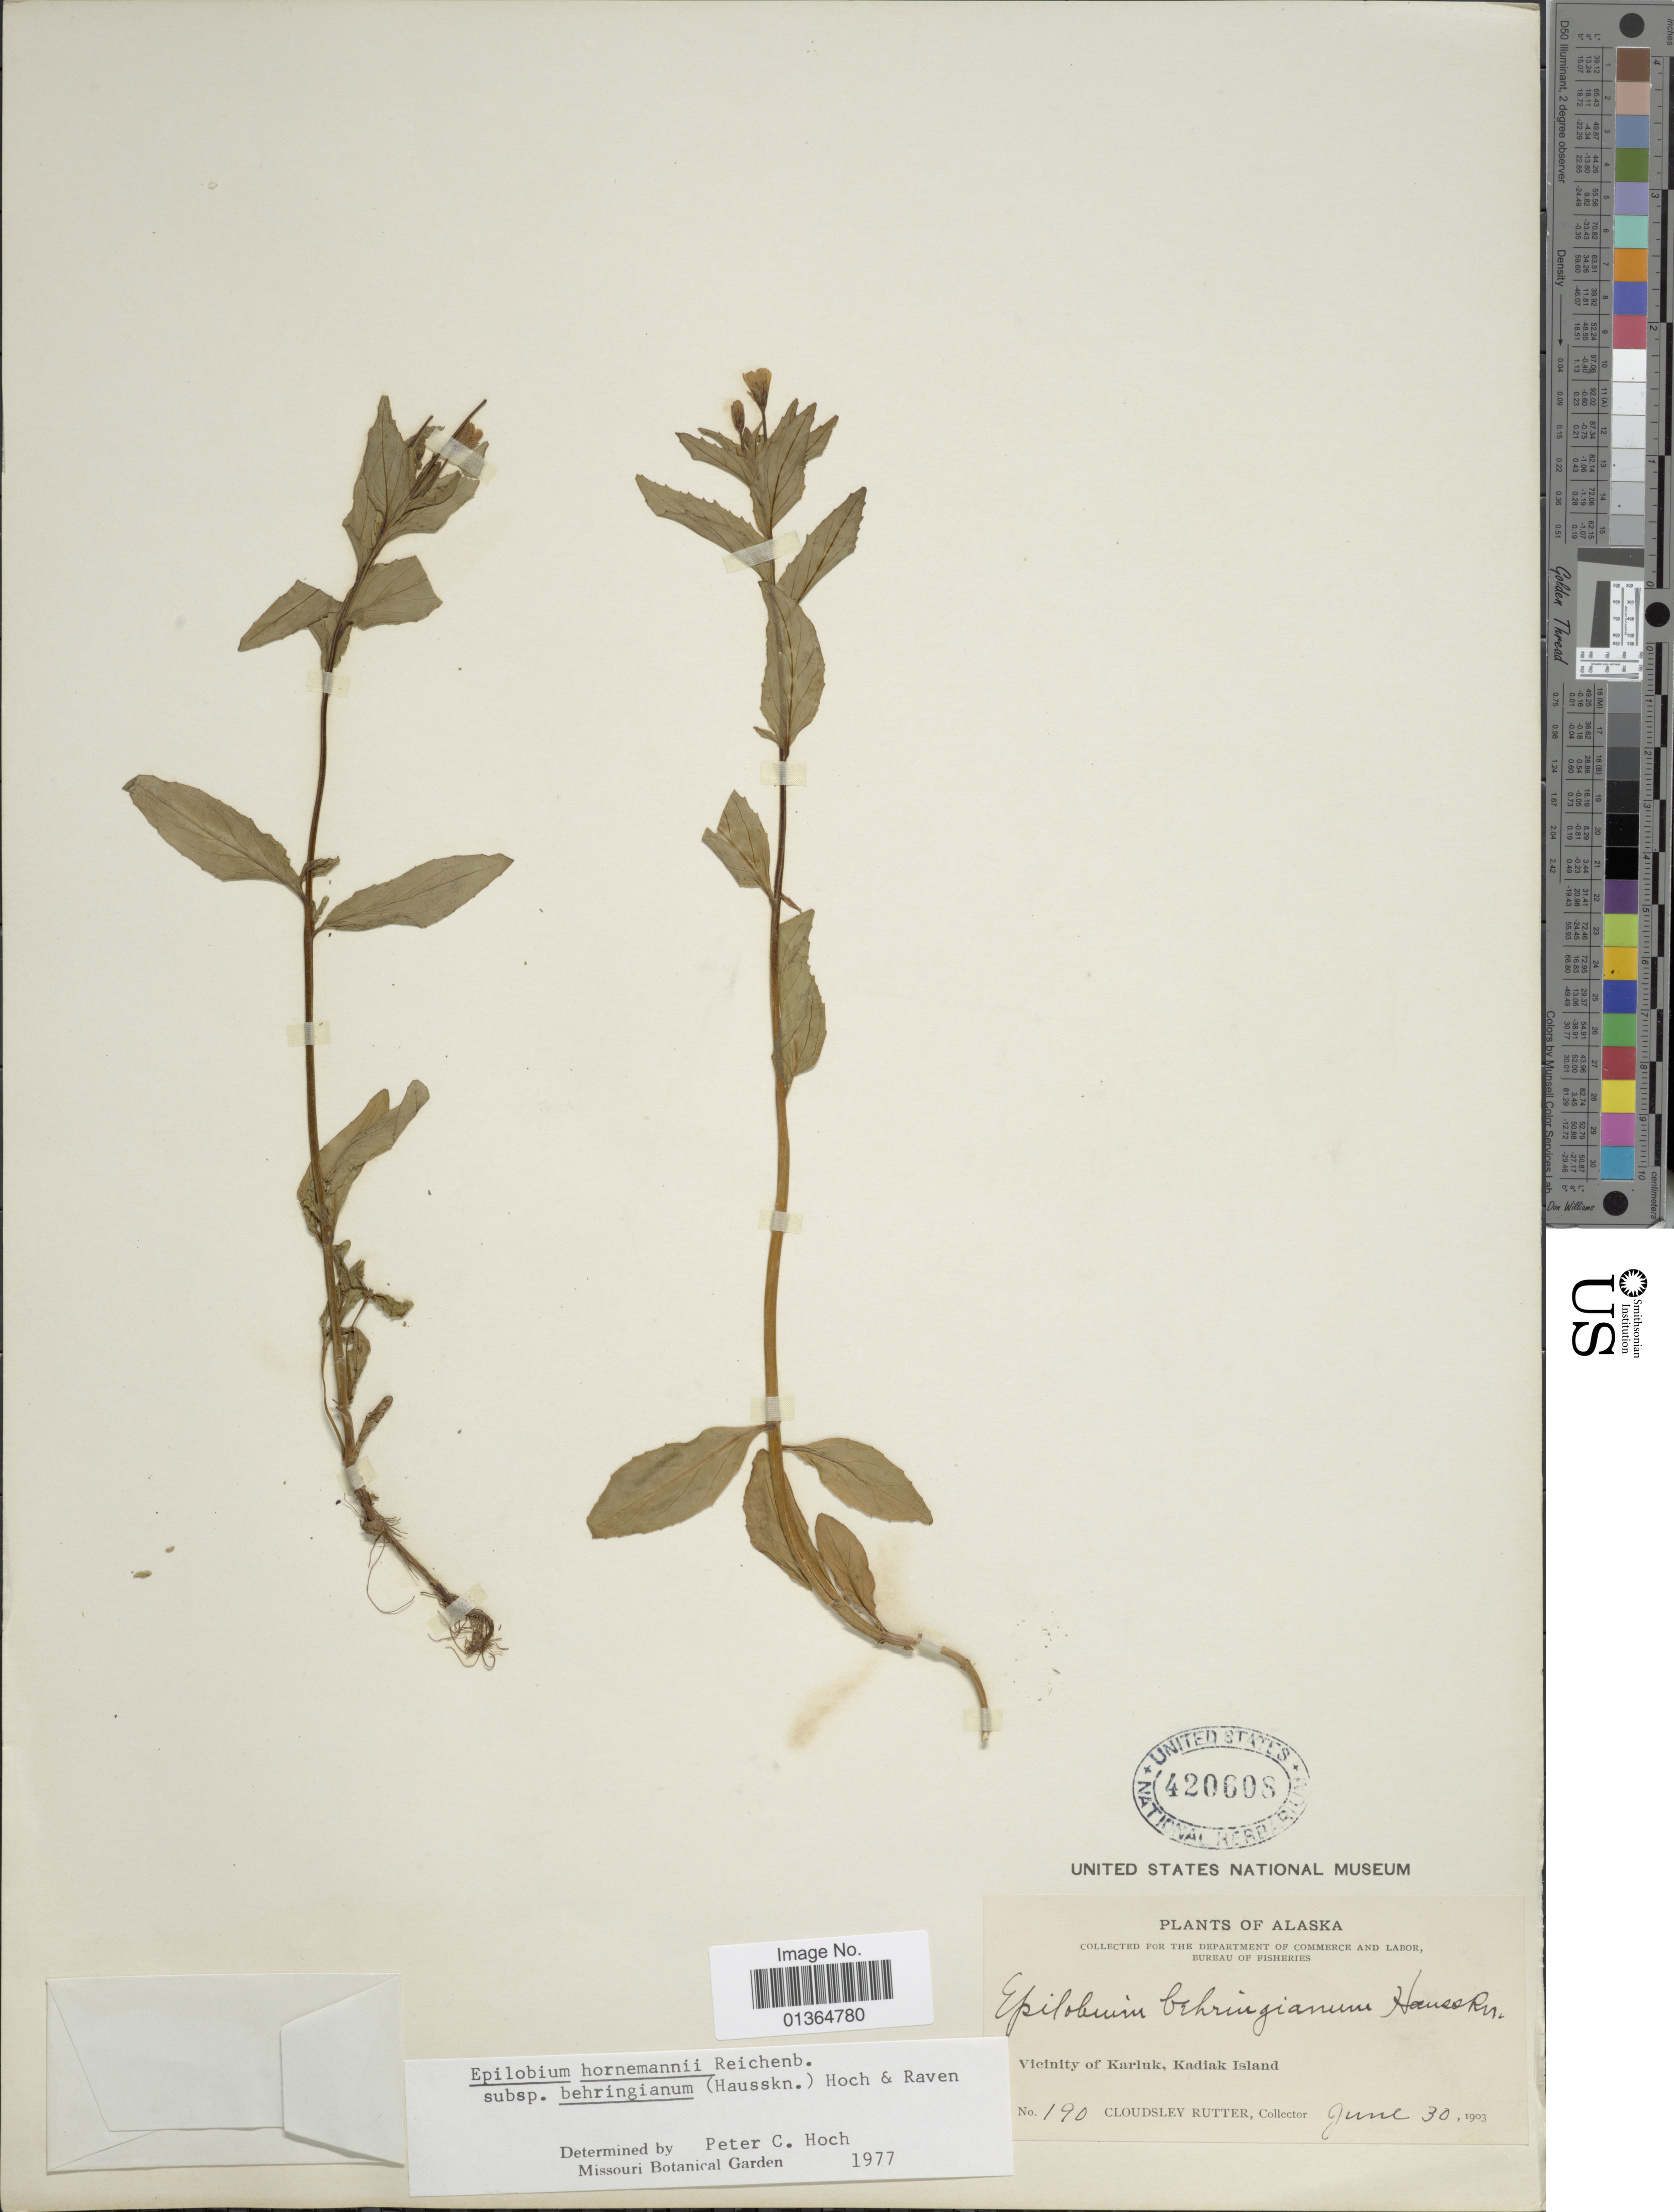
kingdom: Plantae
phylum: Tracheophyta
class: Magnoliopsida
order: Myrtales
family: Onagraceae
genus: Epilobium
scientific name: Epilobium hornemannii subsp. behringianum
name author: (Hausskn.) Hoch & P.H. Raven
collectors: C. Rutter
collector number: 190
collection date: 1903-06-30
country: United States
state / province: Alaska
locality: Vicinity of Karluk, Kadiak Island.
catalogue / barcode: US 420608